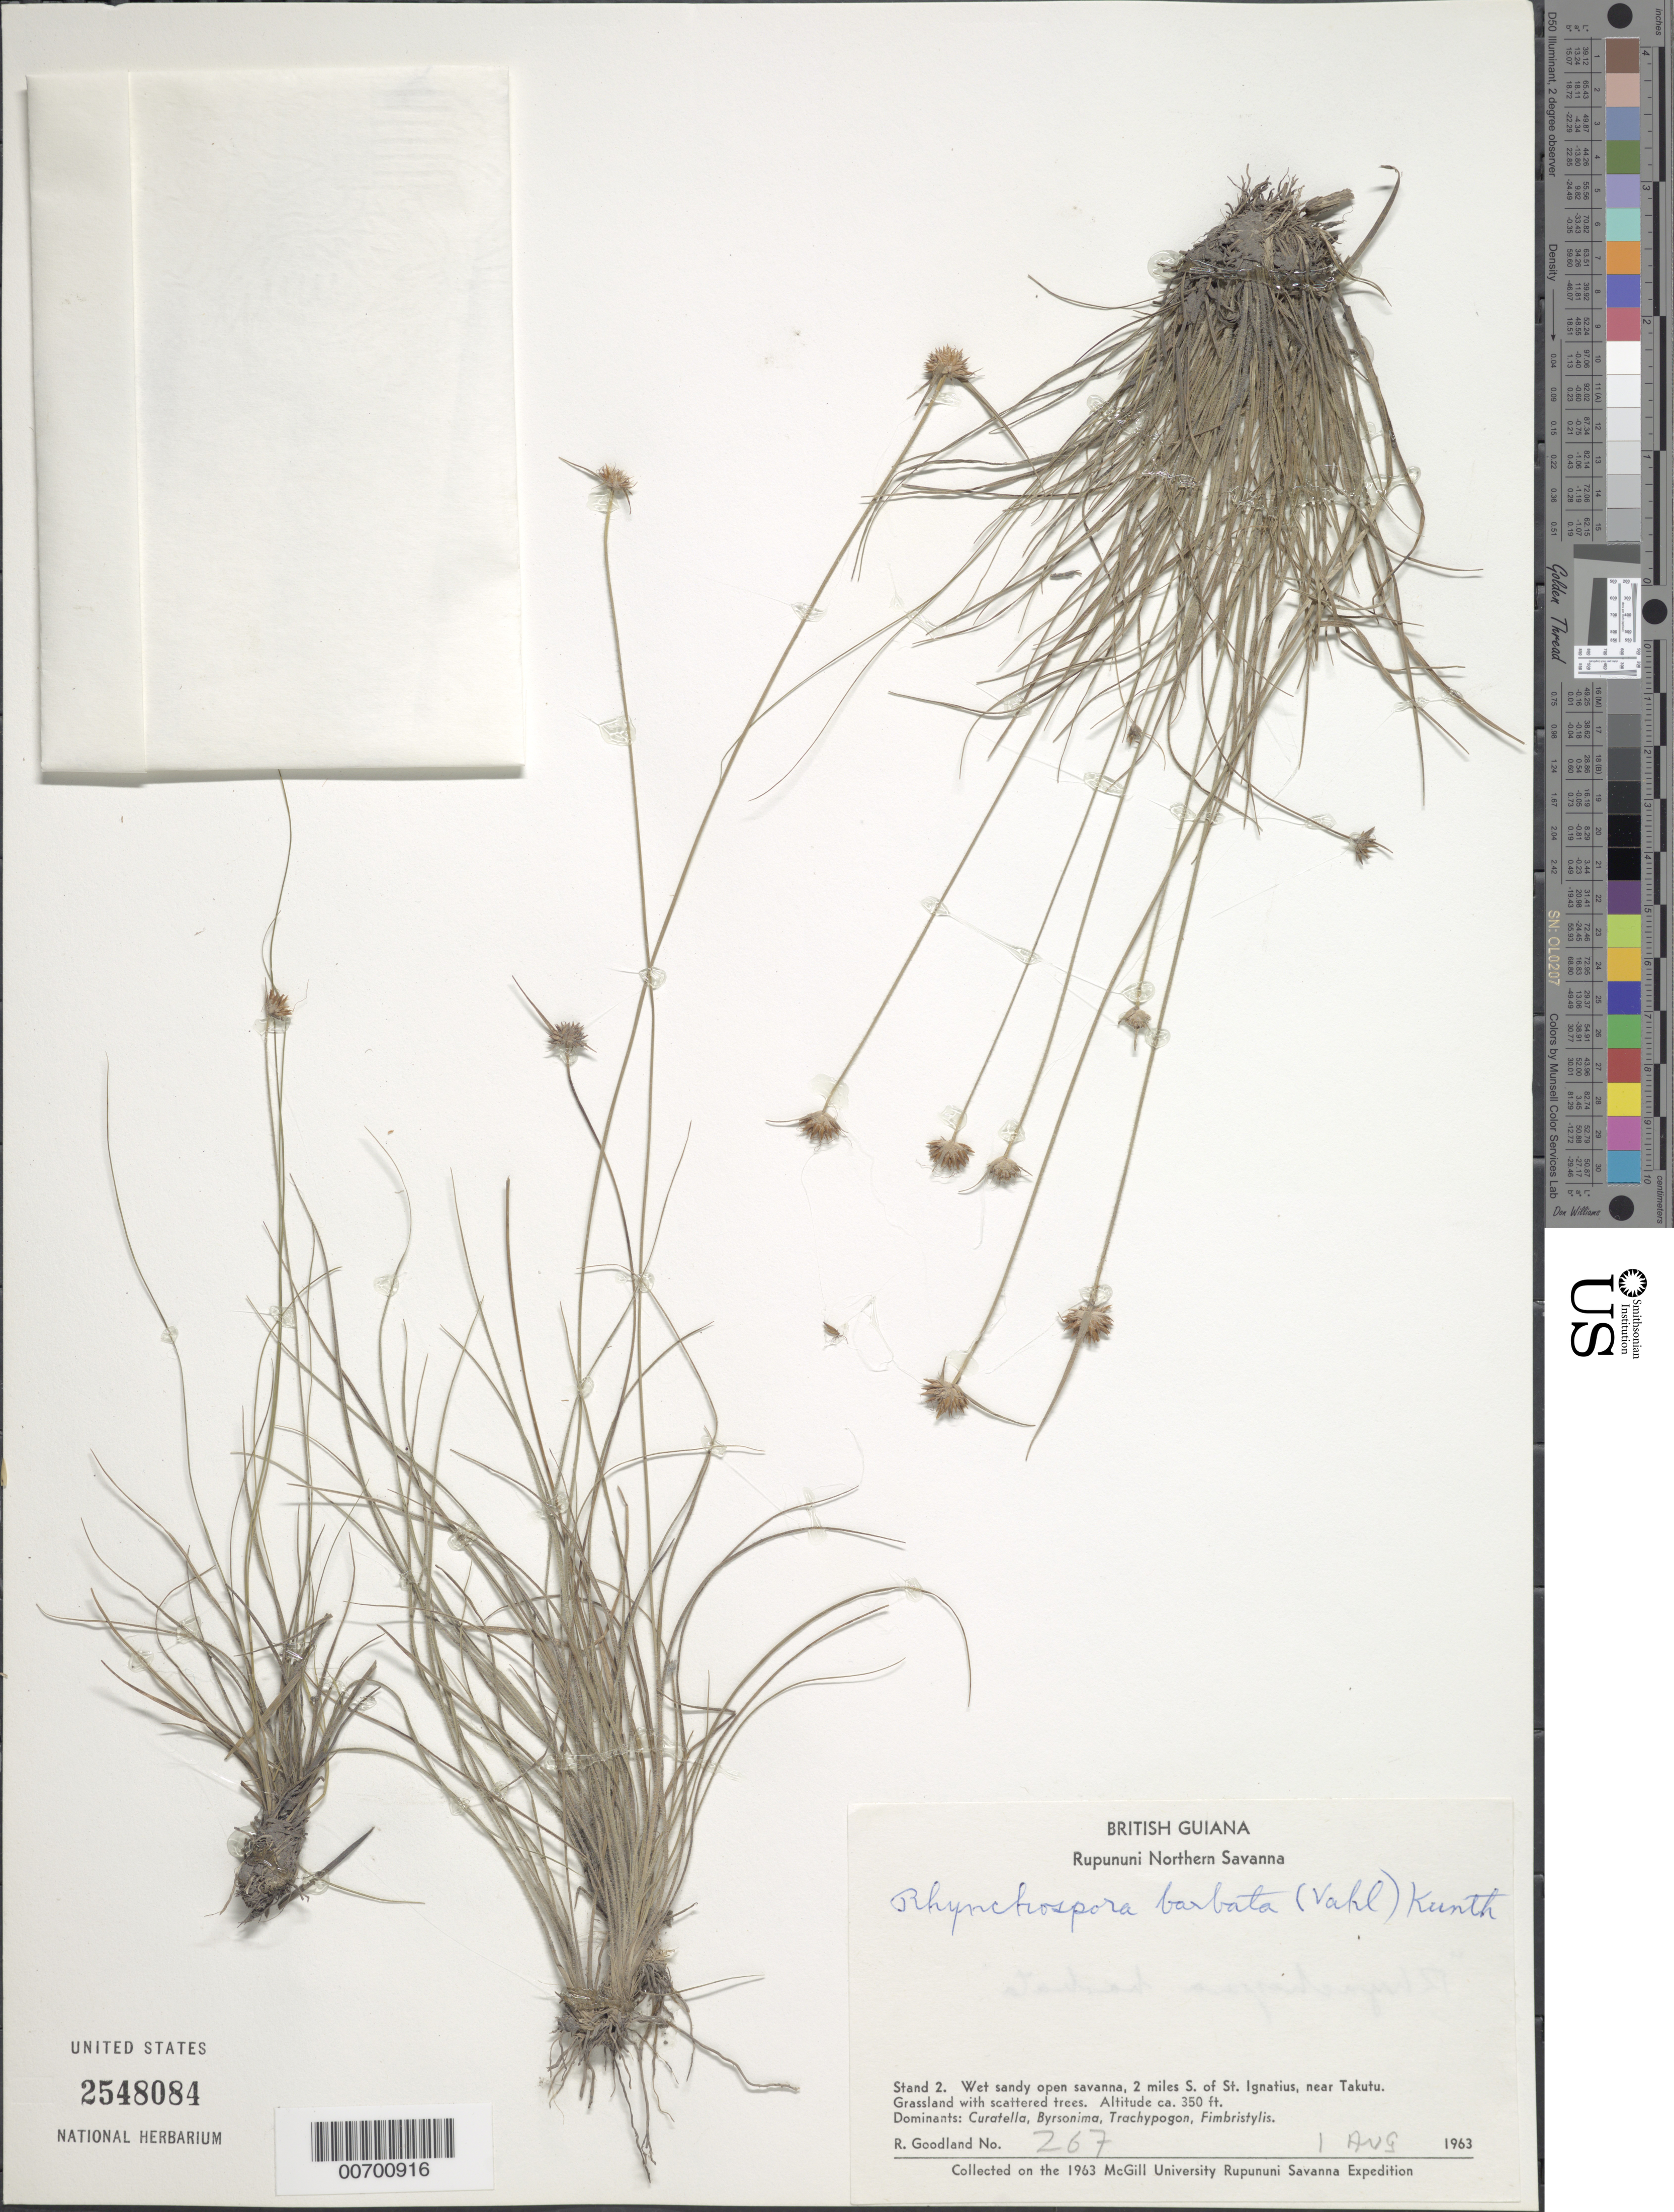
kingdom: Plantae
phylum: Tracheophyta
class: Liliopsida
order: Poales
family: Cyperaceae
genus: Rhynchospora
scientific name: Rhynchospora barbata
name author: (Vahl) Kunth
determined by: Alves, K.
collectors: R. Goodland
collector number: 267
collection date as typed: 1-Aug-63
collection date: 1963-08-01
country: Guyana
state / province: U. Takutu-U. Essequibo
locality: Rupununi Northern Savanna, St. Ignatius, 2 mi. S of; near Takutu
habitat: Wet, sandy open savanna. Grassland with scattered trees. Dominants: Curatella, Byrsonima, Trachypogon, Fimbristylis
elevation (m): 107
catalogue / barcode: US 2548084